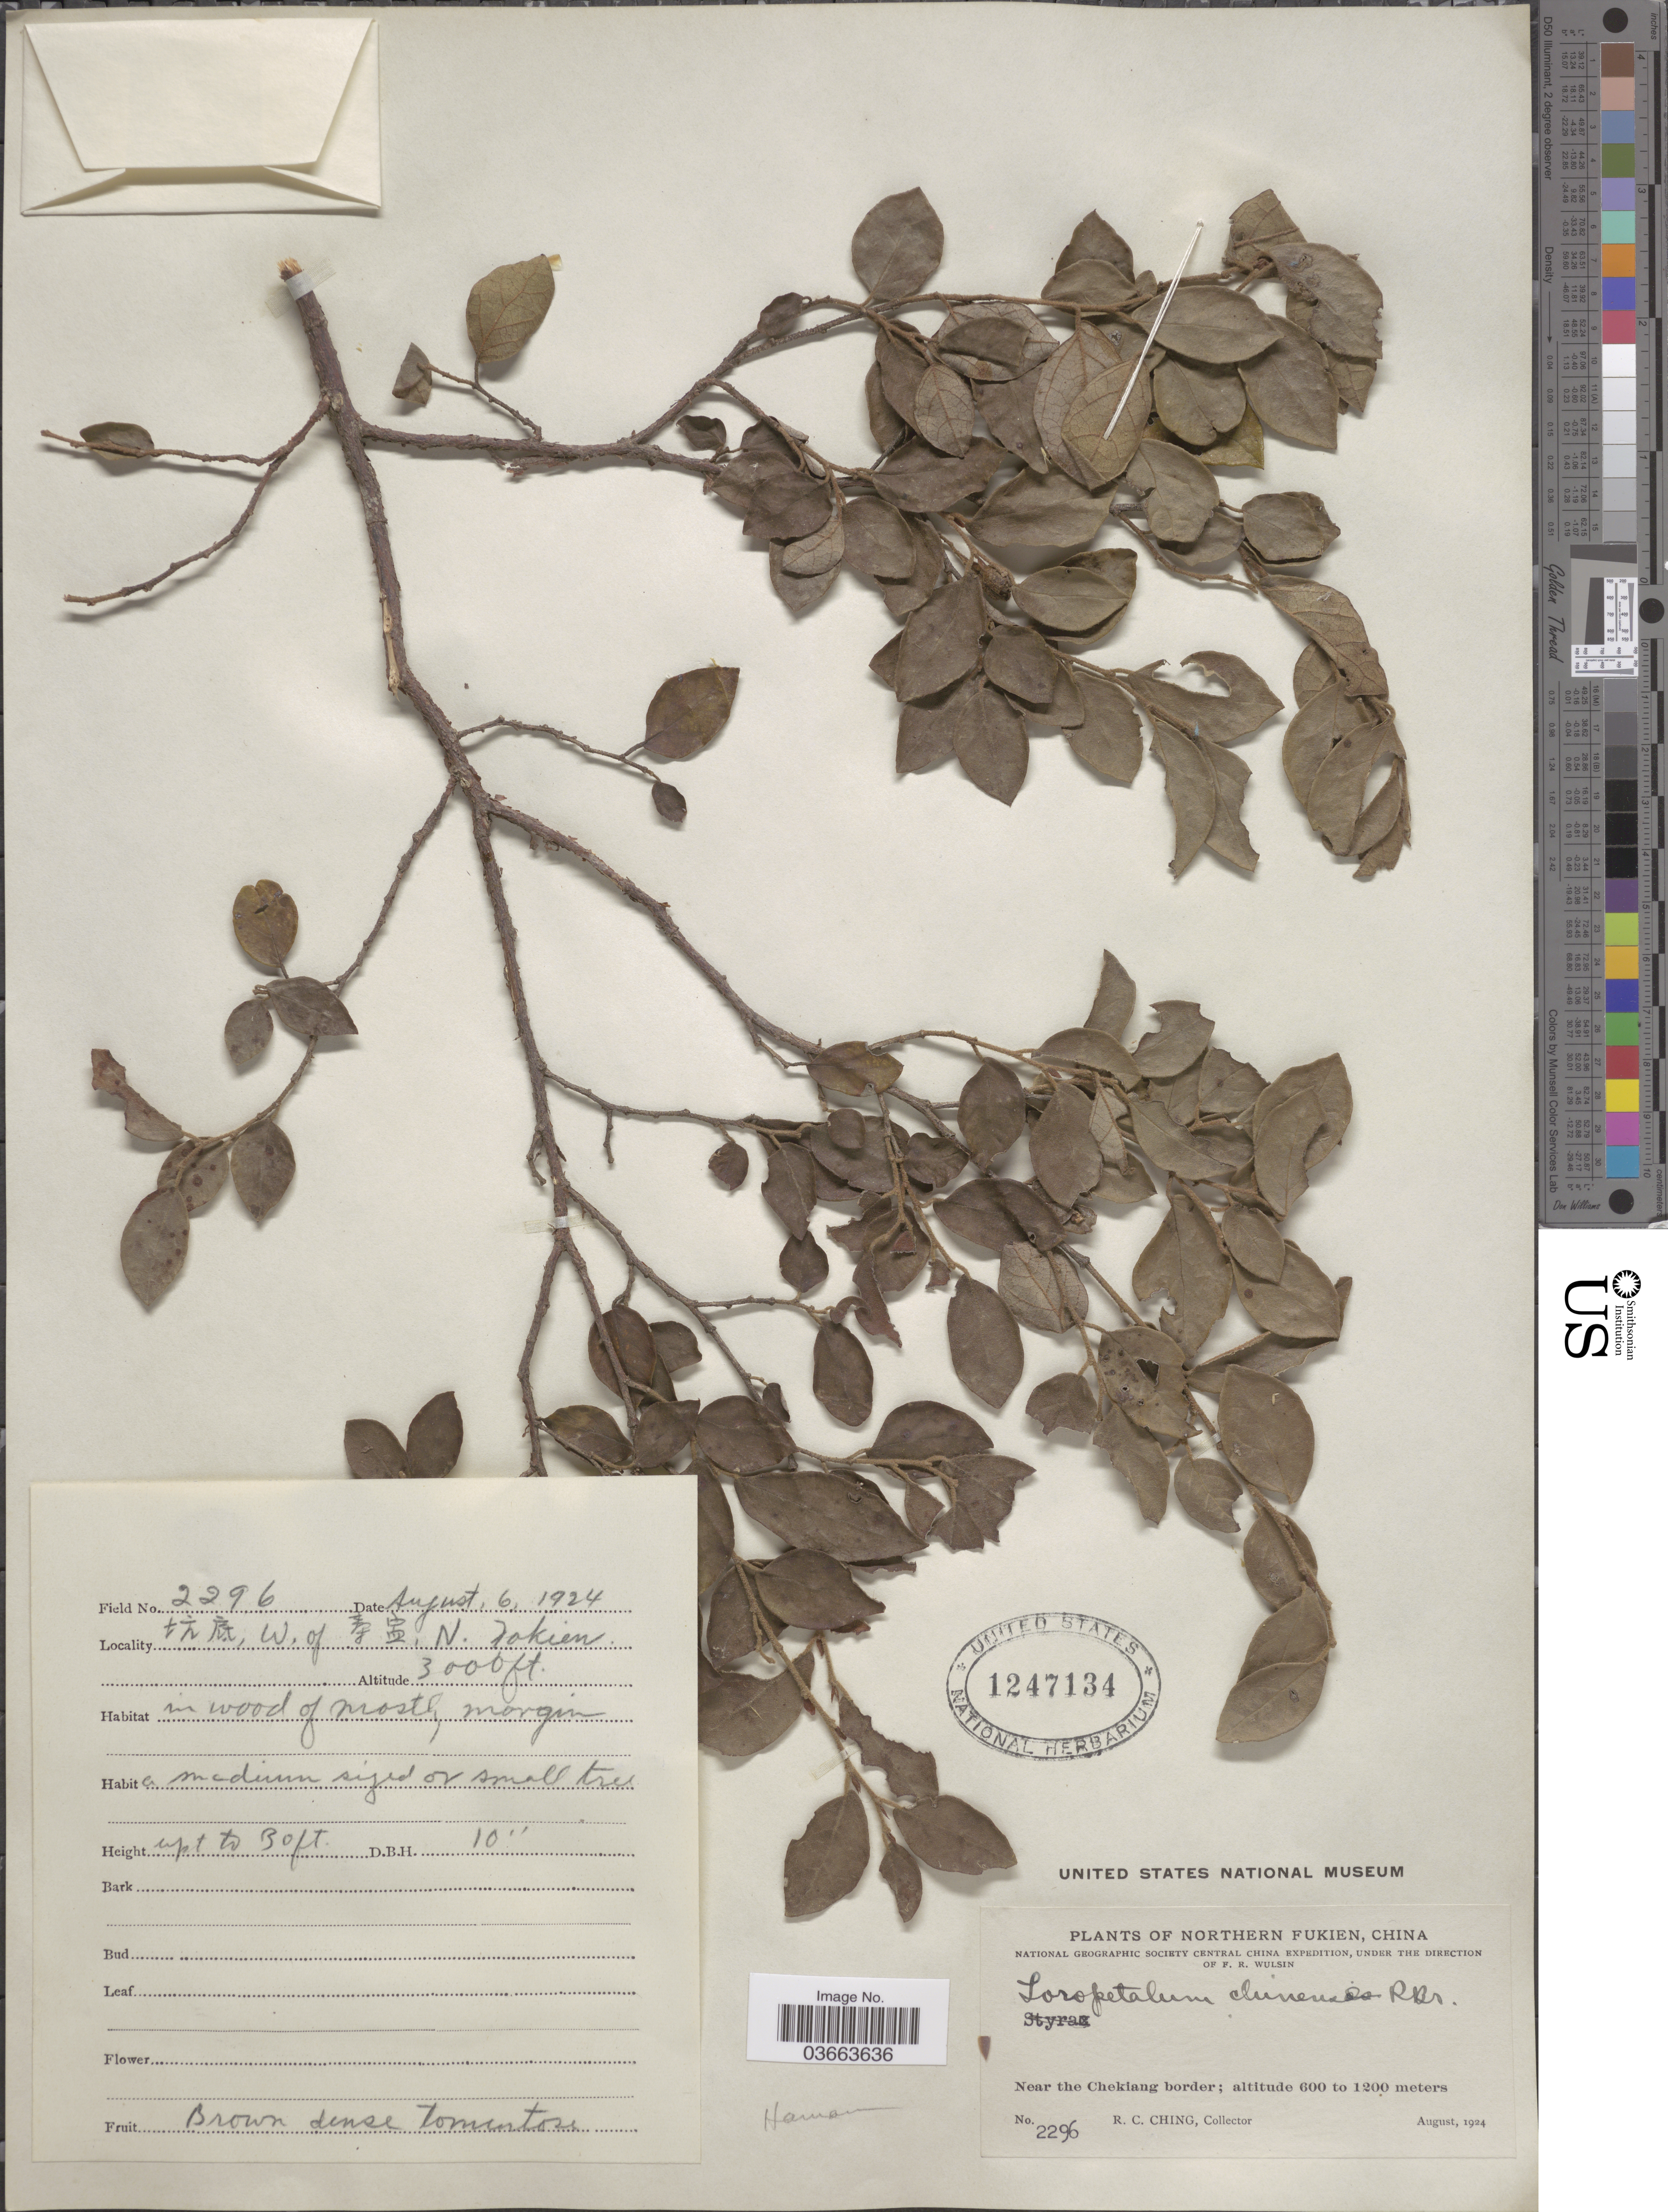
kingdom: Plantae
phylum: Tracheophyta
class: Magnoliopsida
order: Saxifragales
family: Hamamelidaceae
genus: Loropetalum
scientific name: Loropetalum chinense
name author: (R. Br.) Oliv.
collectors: R. C. Ching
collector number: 2296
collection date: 1924-08-06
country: China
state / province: Fujian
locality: Northern Fukien. Near the Chekiang River. X, W. of X, N. Fokien.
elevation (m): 914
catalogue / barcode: US 1247134